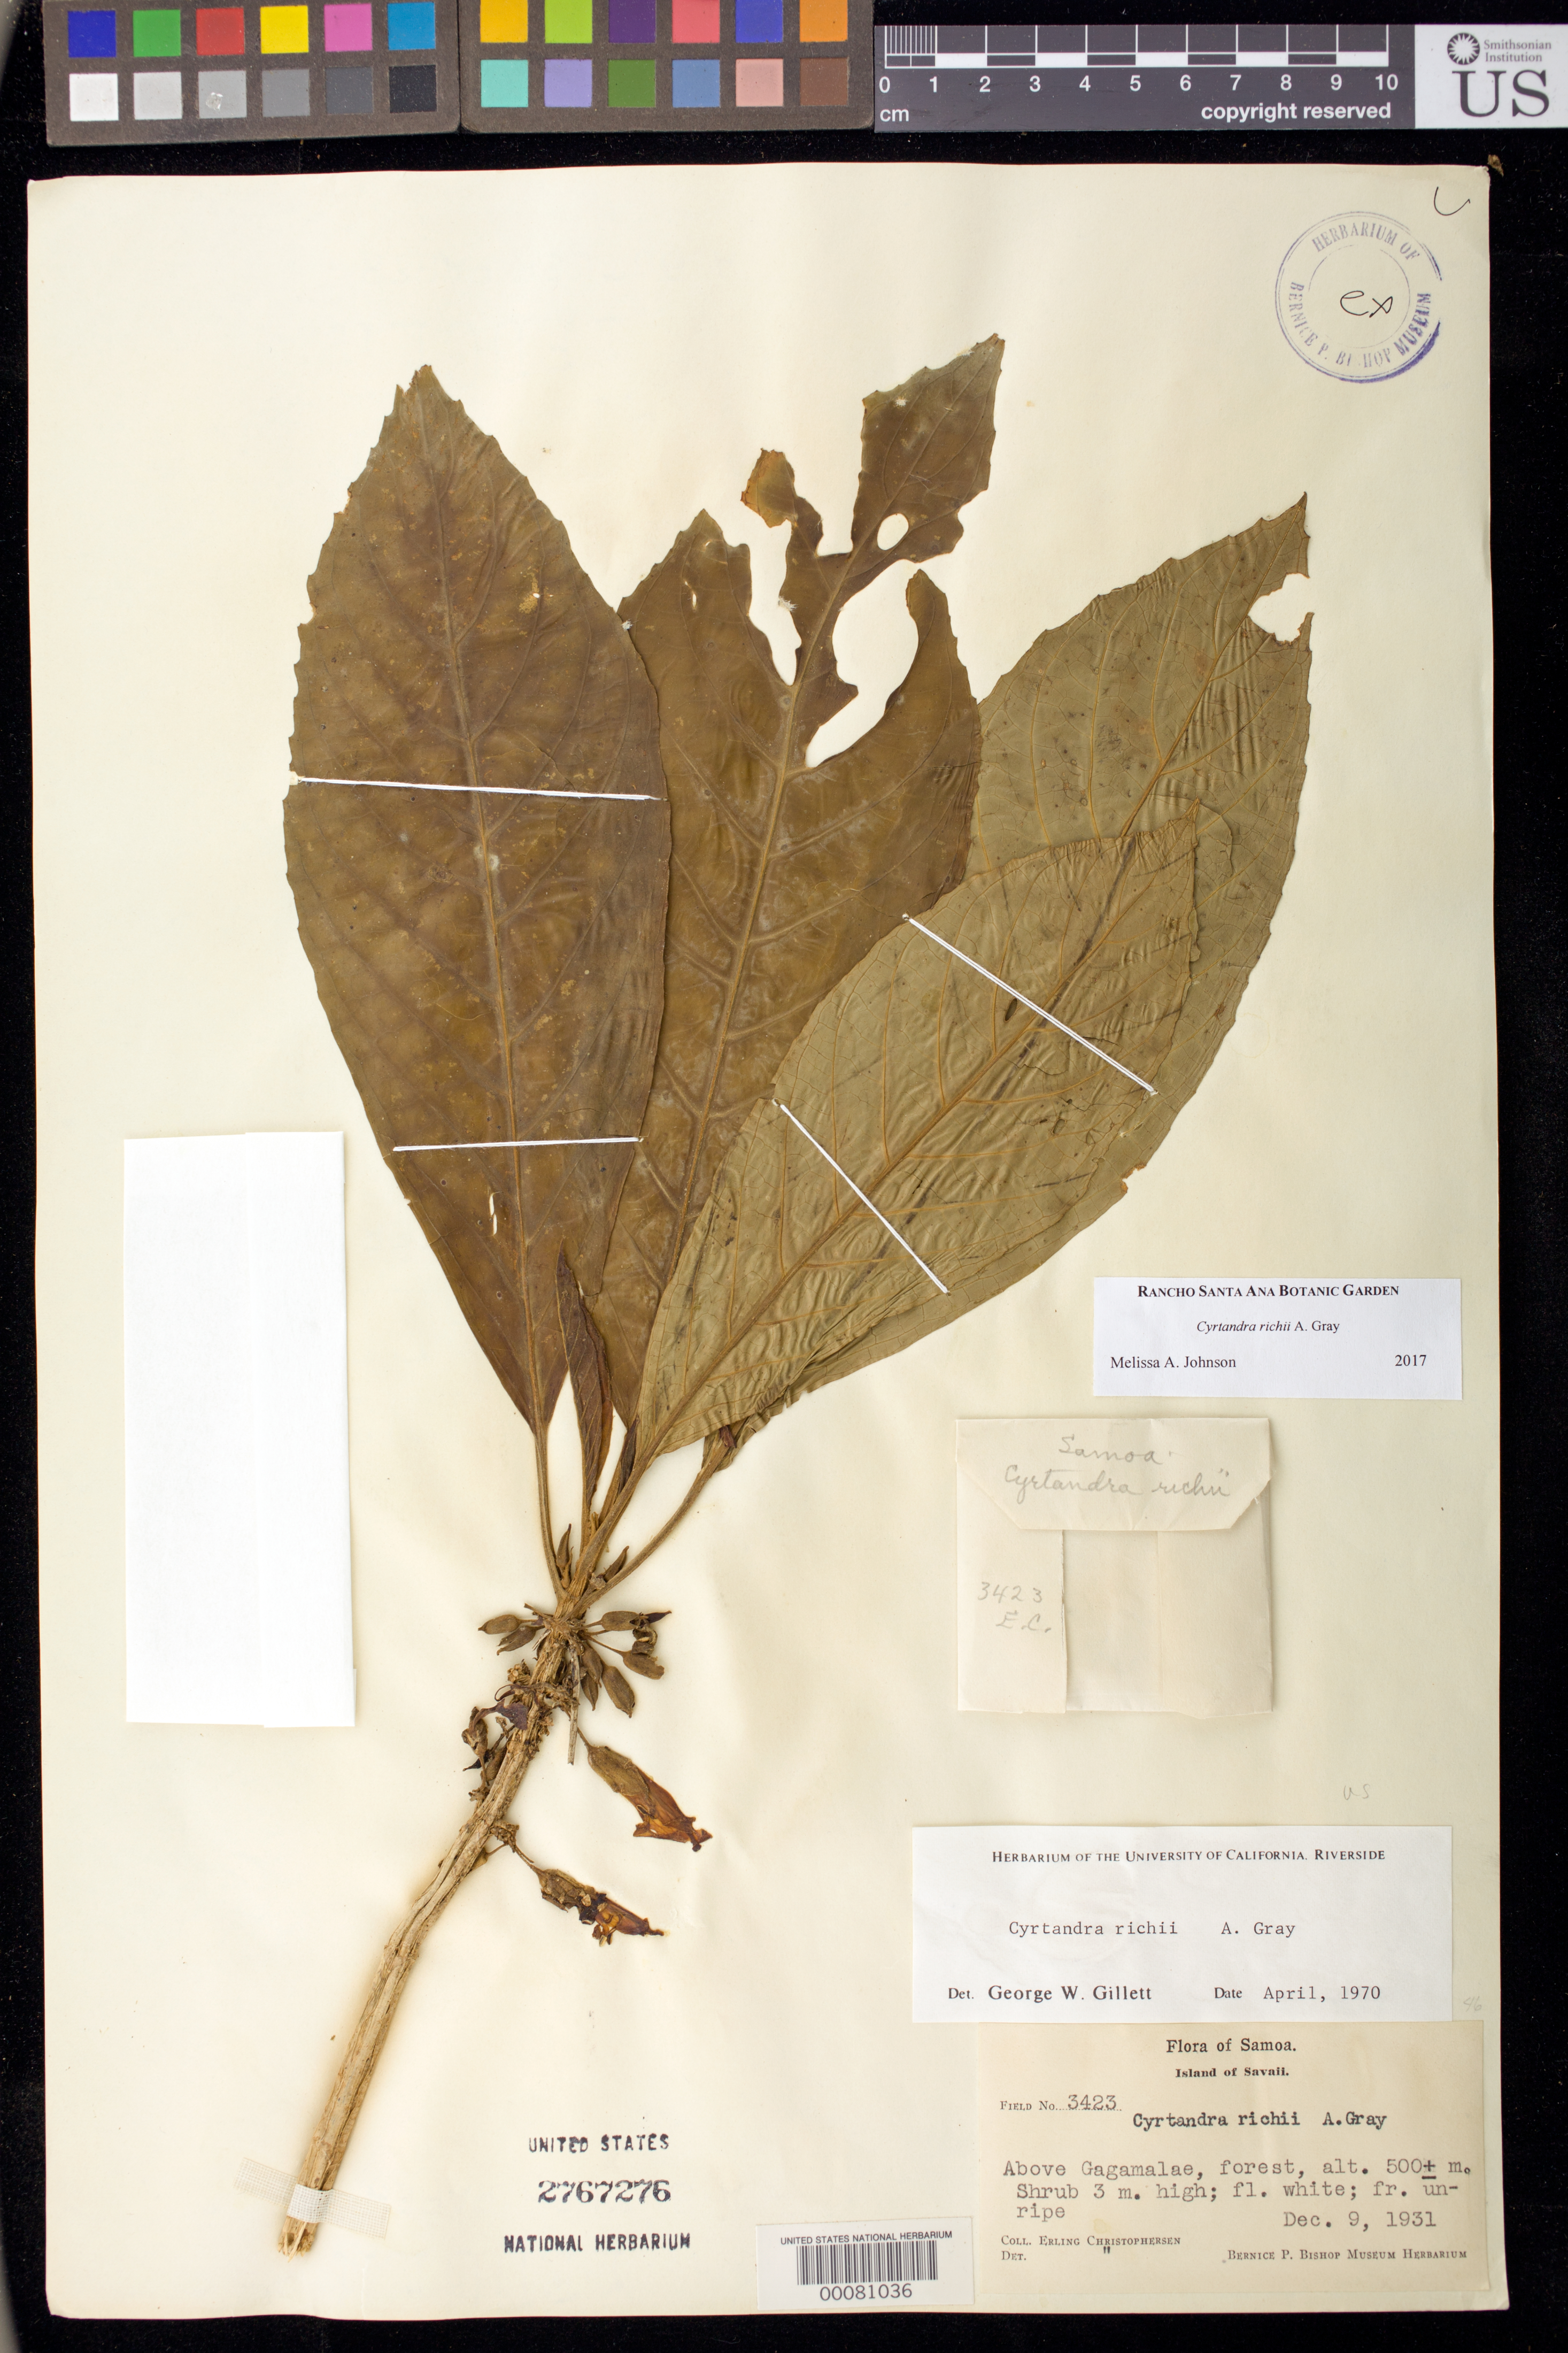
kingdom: Plantae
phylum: Tracheophyta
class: Magnoliopsida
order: Lamiales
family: Gesneriaceae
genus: Cyrtandra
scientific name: Cyrtandra richii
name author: A. Gray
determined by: Johnson, Melissa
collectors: E. Christophersen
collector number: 3423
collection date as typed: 09 Dec 1931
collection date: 1931-12-09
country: Samoa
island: Savai'i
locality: Savaii, above Gagamalae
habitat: Forest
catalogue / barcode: US 2767276